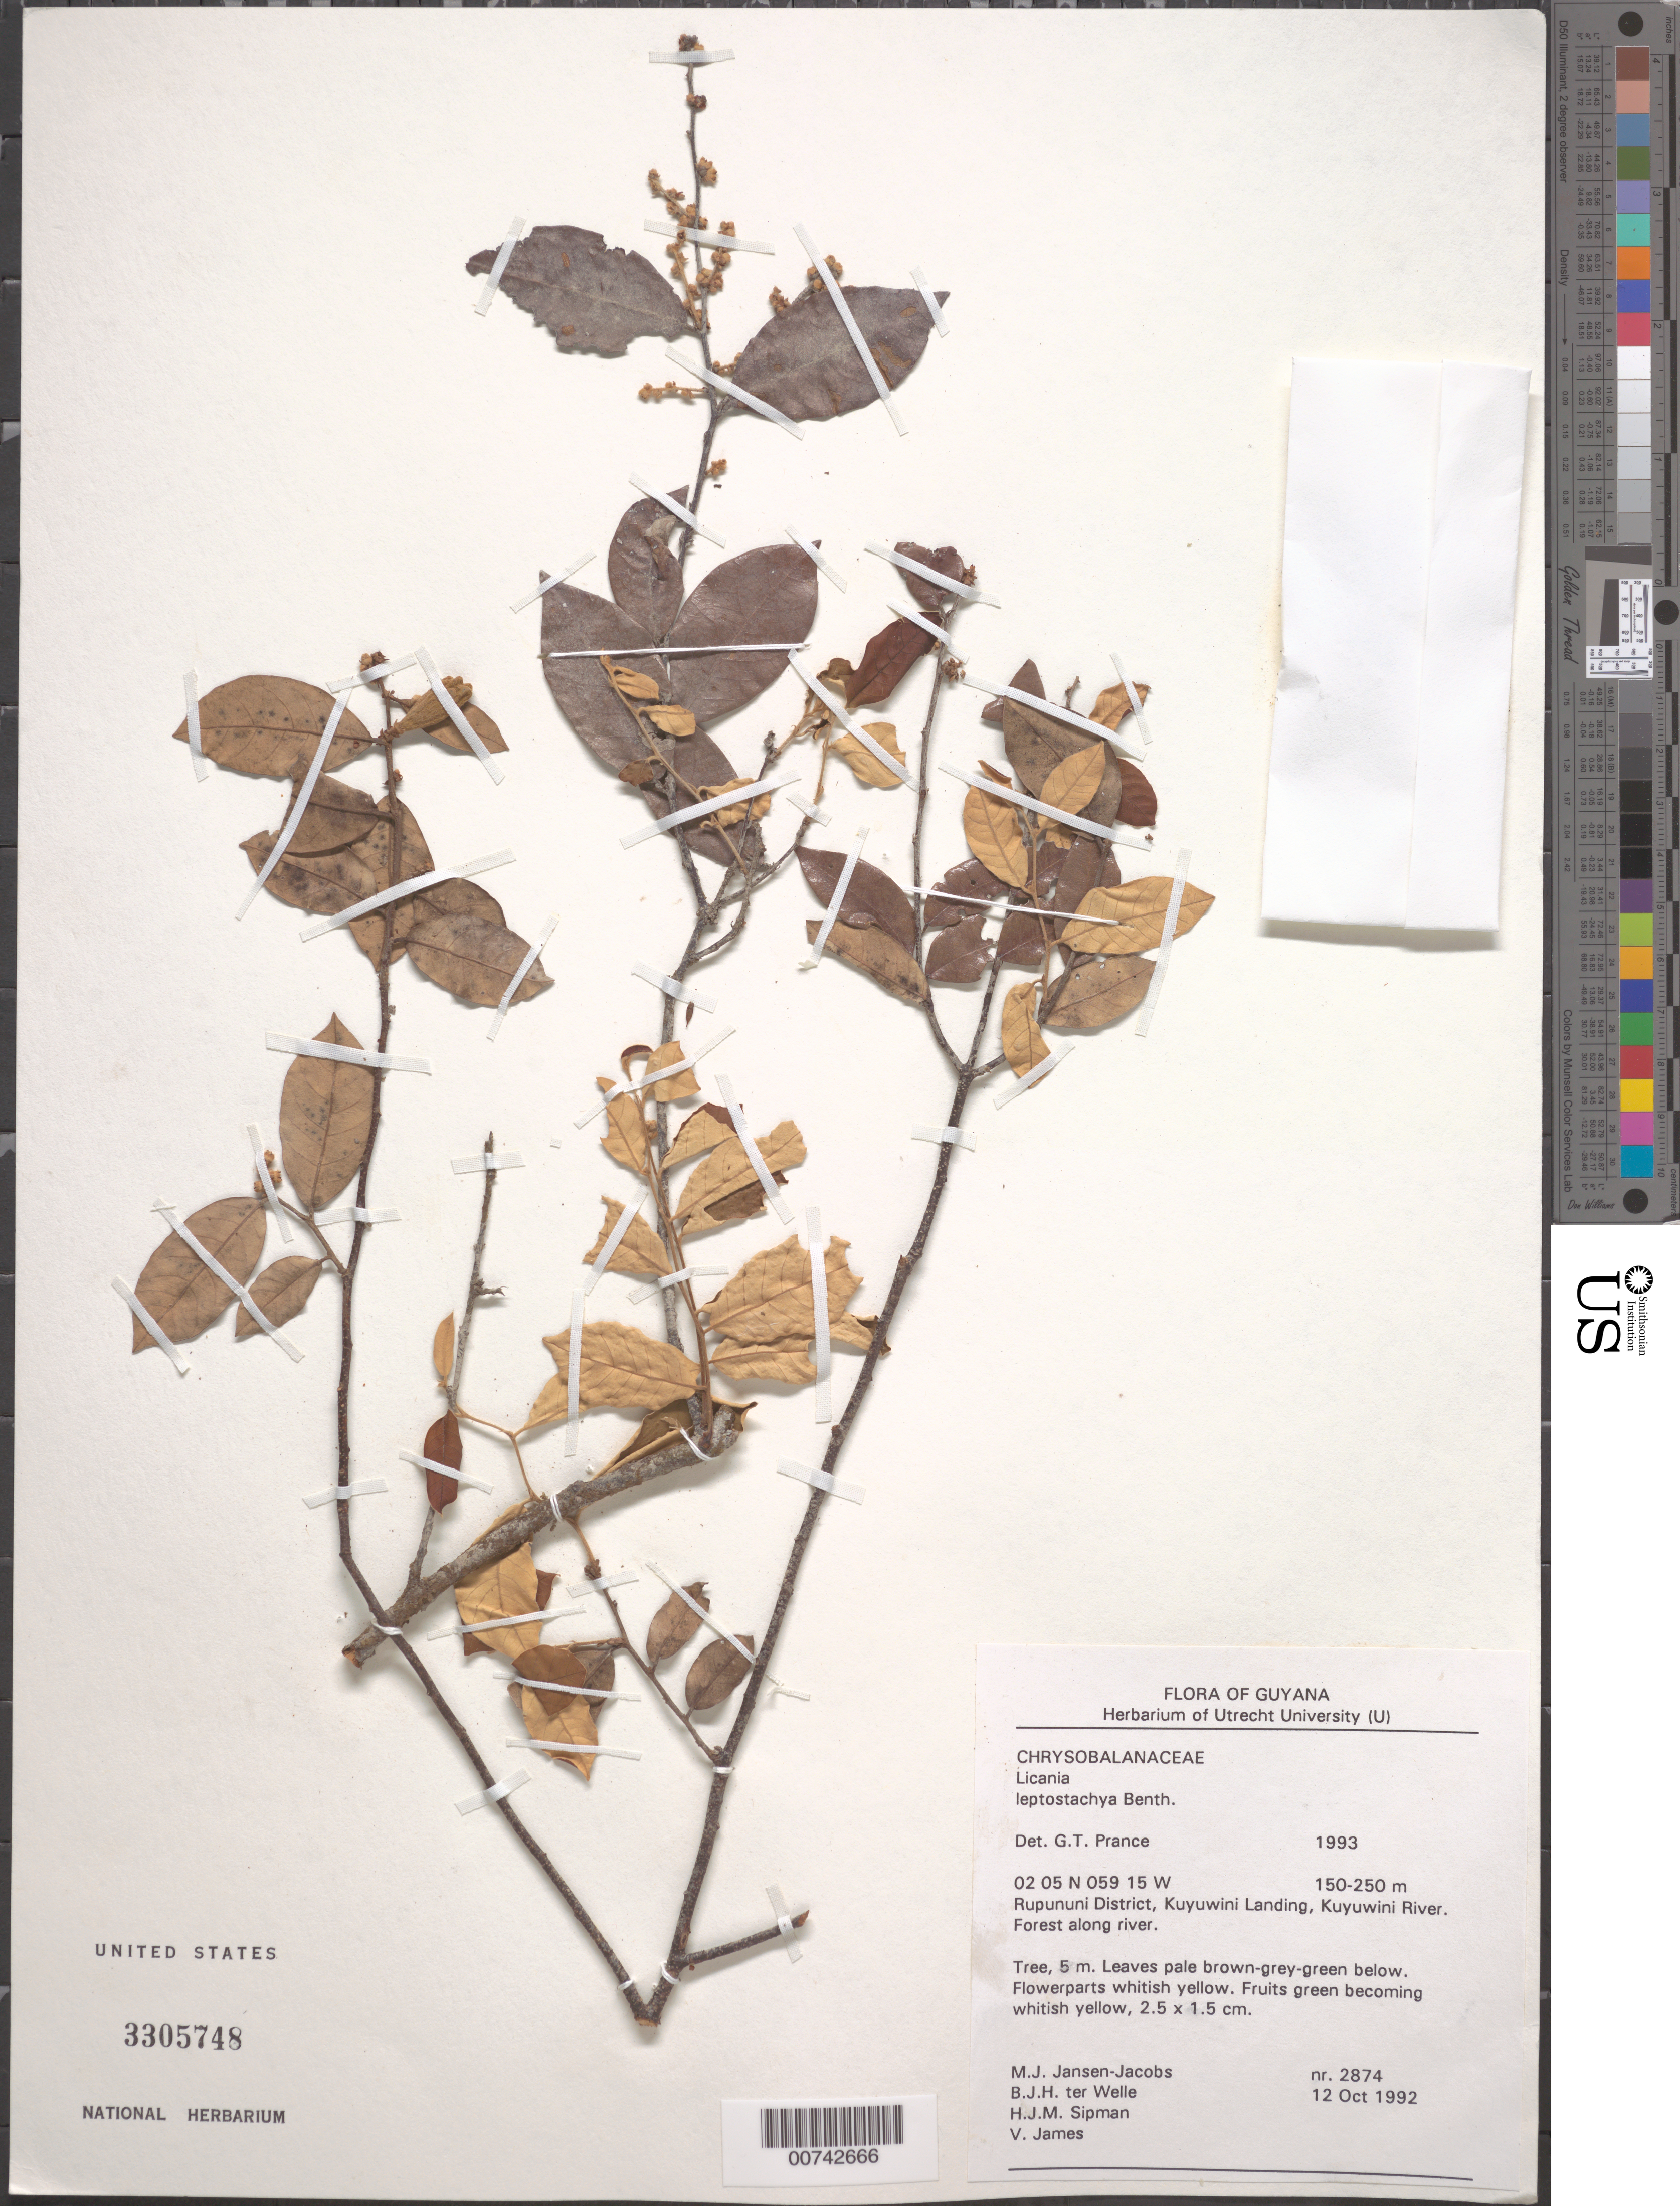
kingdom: Plantae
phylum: Tracheophyta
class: Magnoliopsida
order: Malpighiales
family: Chrysobalanaceae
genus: Licania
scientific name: Licania leptostachya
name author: Benth.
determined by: Prance, G. T.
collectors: M. J. Jansen-Jacobs, B. Welle, H. J. M. Sipman & V. James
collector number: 2874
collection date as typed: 12-Oct-92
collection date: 1992-10-12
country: Guyana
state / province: U. Takutu-U. Essequibo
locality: Kuyuwini Landing, Kuyuwini River, Rupununi District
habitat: Forest along river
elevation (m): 150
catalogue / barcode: US 3305748